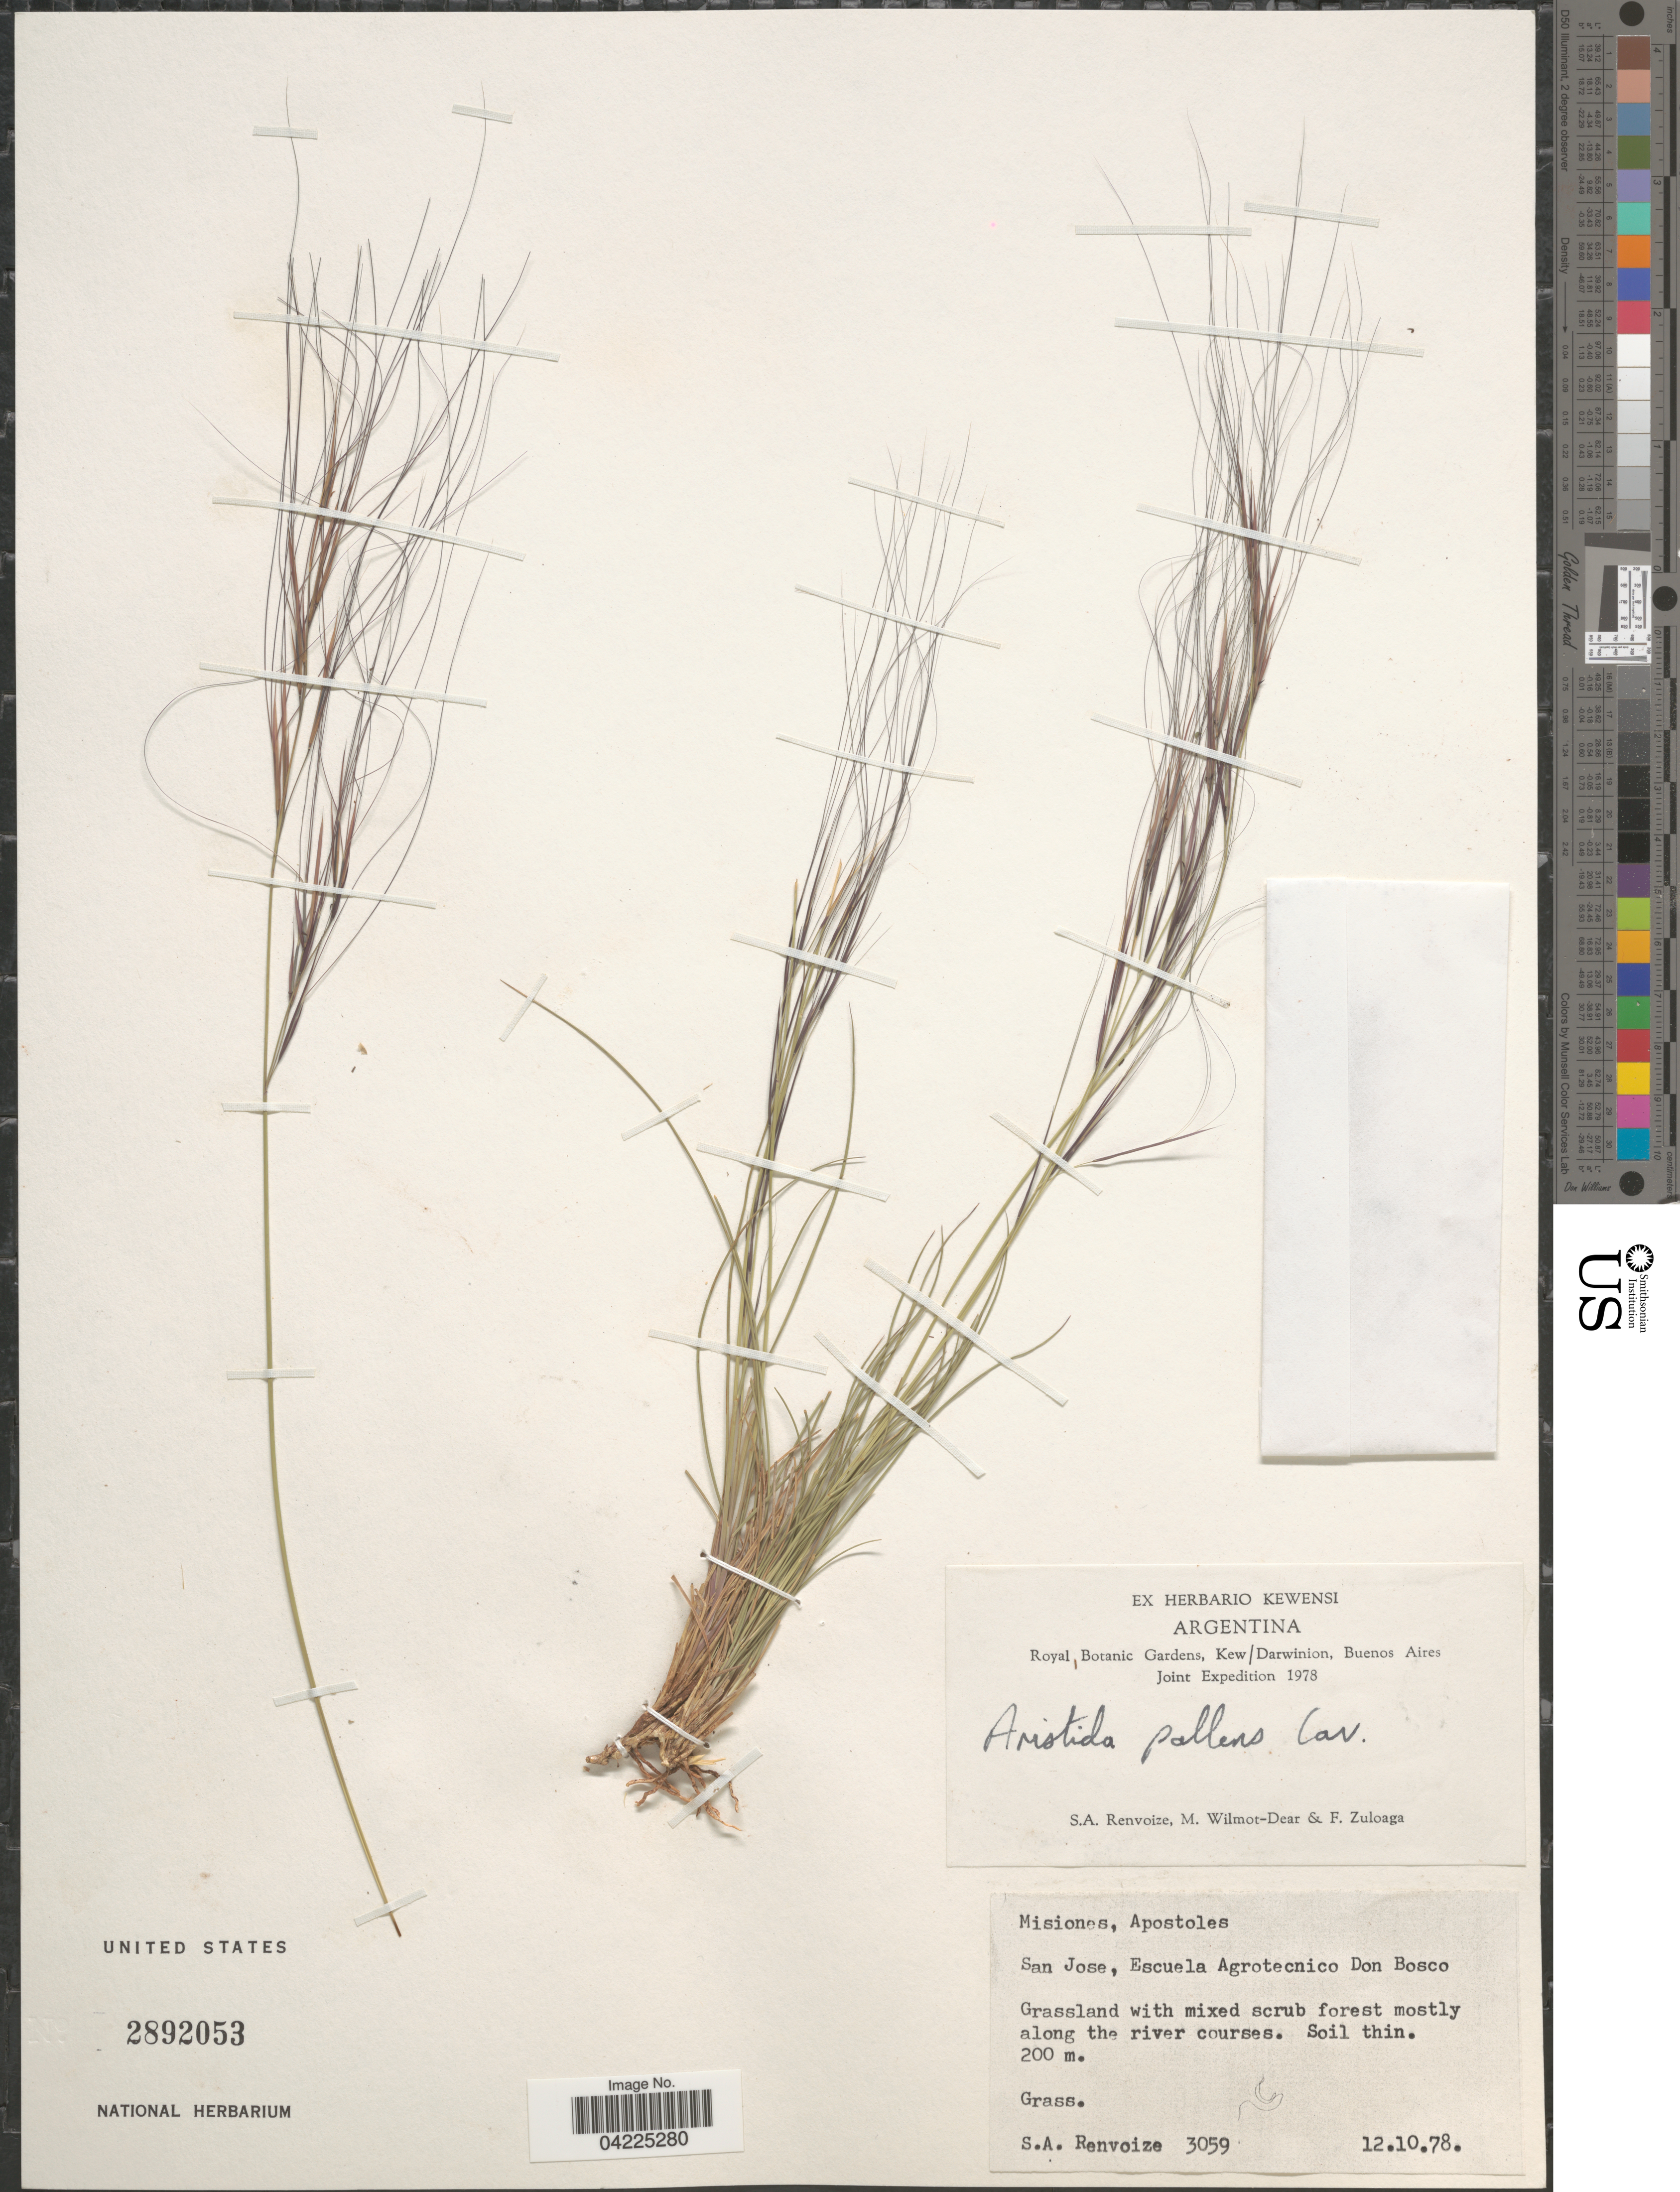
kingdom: Plantae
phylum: Tracheophyta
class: Liliopsida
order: Poales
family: Poaceae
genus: Aristida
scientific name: Aristida pallens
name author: Cav.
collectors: S. A. Renvoize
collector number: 3059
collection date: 1978-10-12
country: Argentina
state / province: Buenos Aires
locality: Royal Botanic Gardens, Kew / Darwinion, Buenos Aires Joint Expedition 1978. Misiones, Apostoles. San Jose, Escuela Agrotecnico Don Bosco.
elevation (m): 200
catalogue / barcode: US 2892053